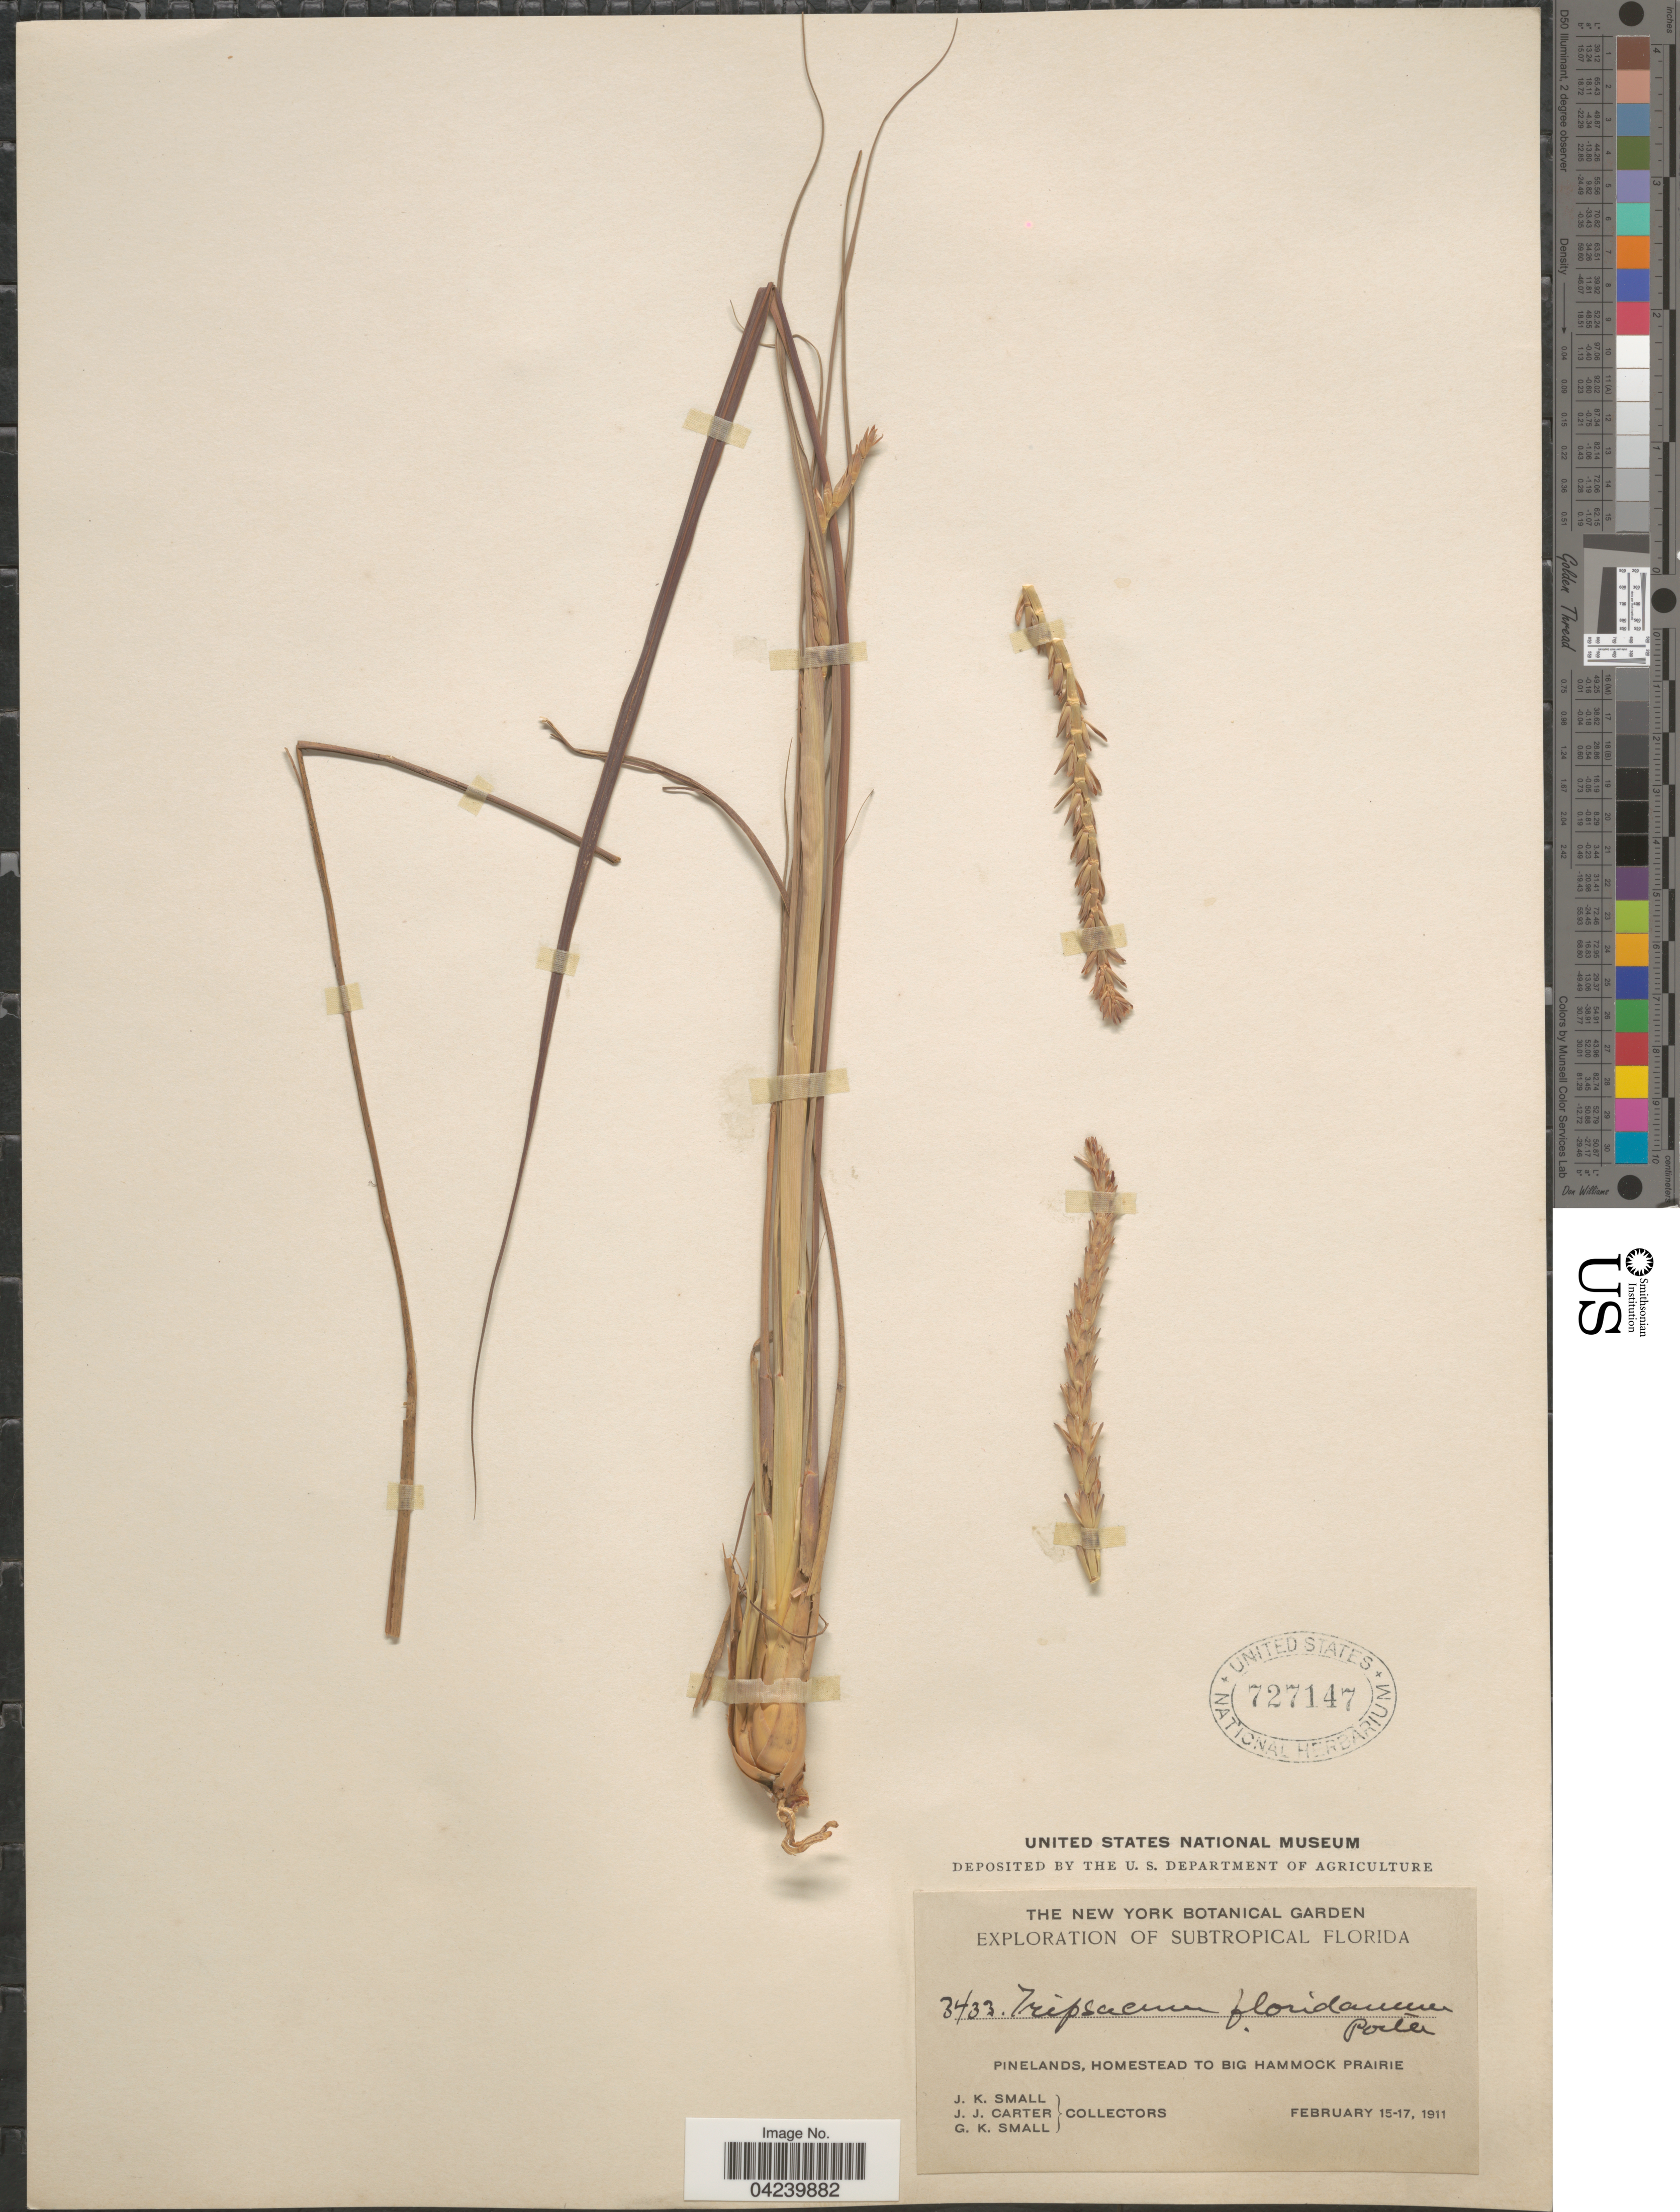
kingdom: Plantae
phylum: Tracheophyta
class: Liliopsida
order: Poales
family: Poaceae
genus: Tripsacum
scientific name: Tripsacum dactyloides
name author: (L.) L.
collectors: J. K. Small, J. Carter & G. K. Small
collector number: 3433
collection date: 1911-02-15/1911-02-17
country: United States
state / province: Florida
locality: Exploration of Subtropical Florida. Pinelands, Homestead to Big Hammock Prairie.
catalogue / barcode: US 727147